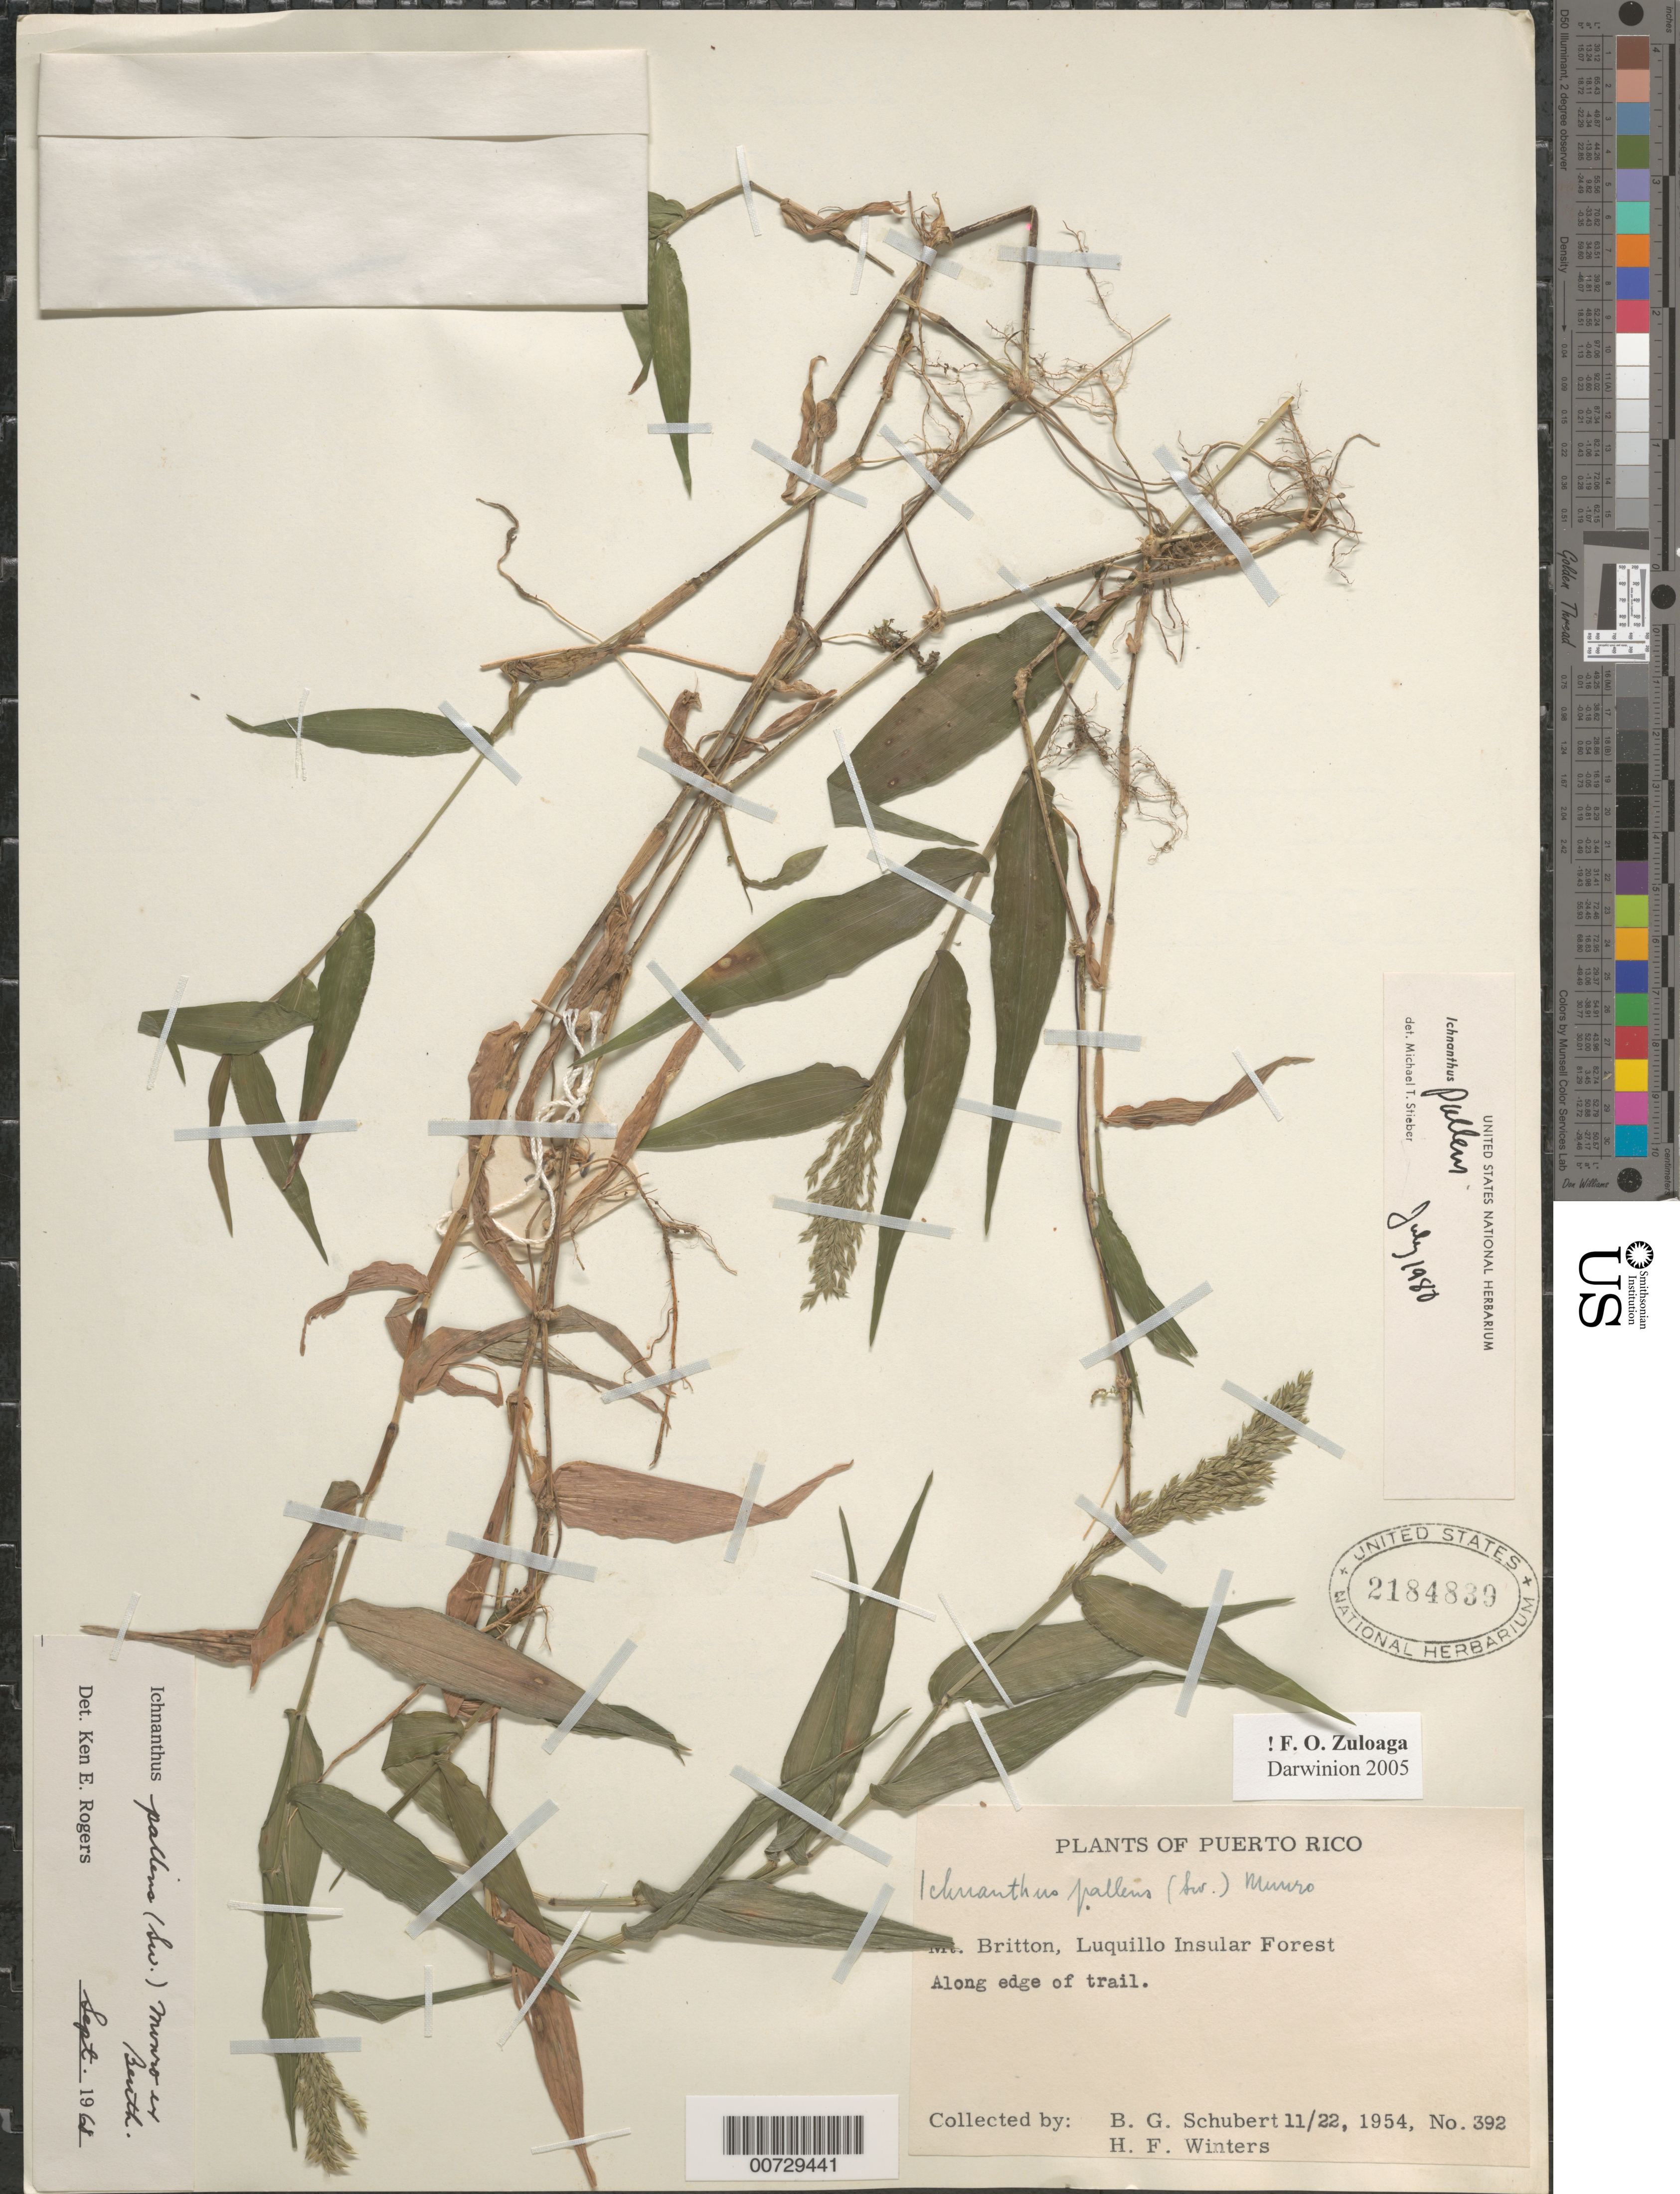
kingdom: Plantae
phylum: Tracheophyta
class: Liliopsida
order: Poales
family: Poaceae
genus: Ichnanthus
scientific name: Ichnanthus pallens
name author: (Sw.) Munro ex Benth.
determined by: Stieber, M. T.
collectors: B. Schubert & H. Winters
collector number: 392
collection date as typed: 22 Nov 1954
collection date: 1954-11-22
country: Puerto Rico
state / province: Luquillo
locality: Mt. Britton, Luquillo Insular Forest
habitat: Along edge of trail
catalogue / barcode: US 2184839